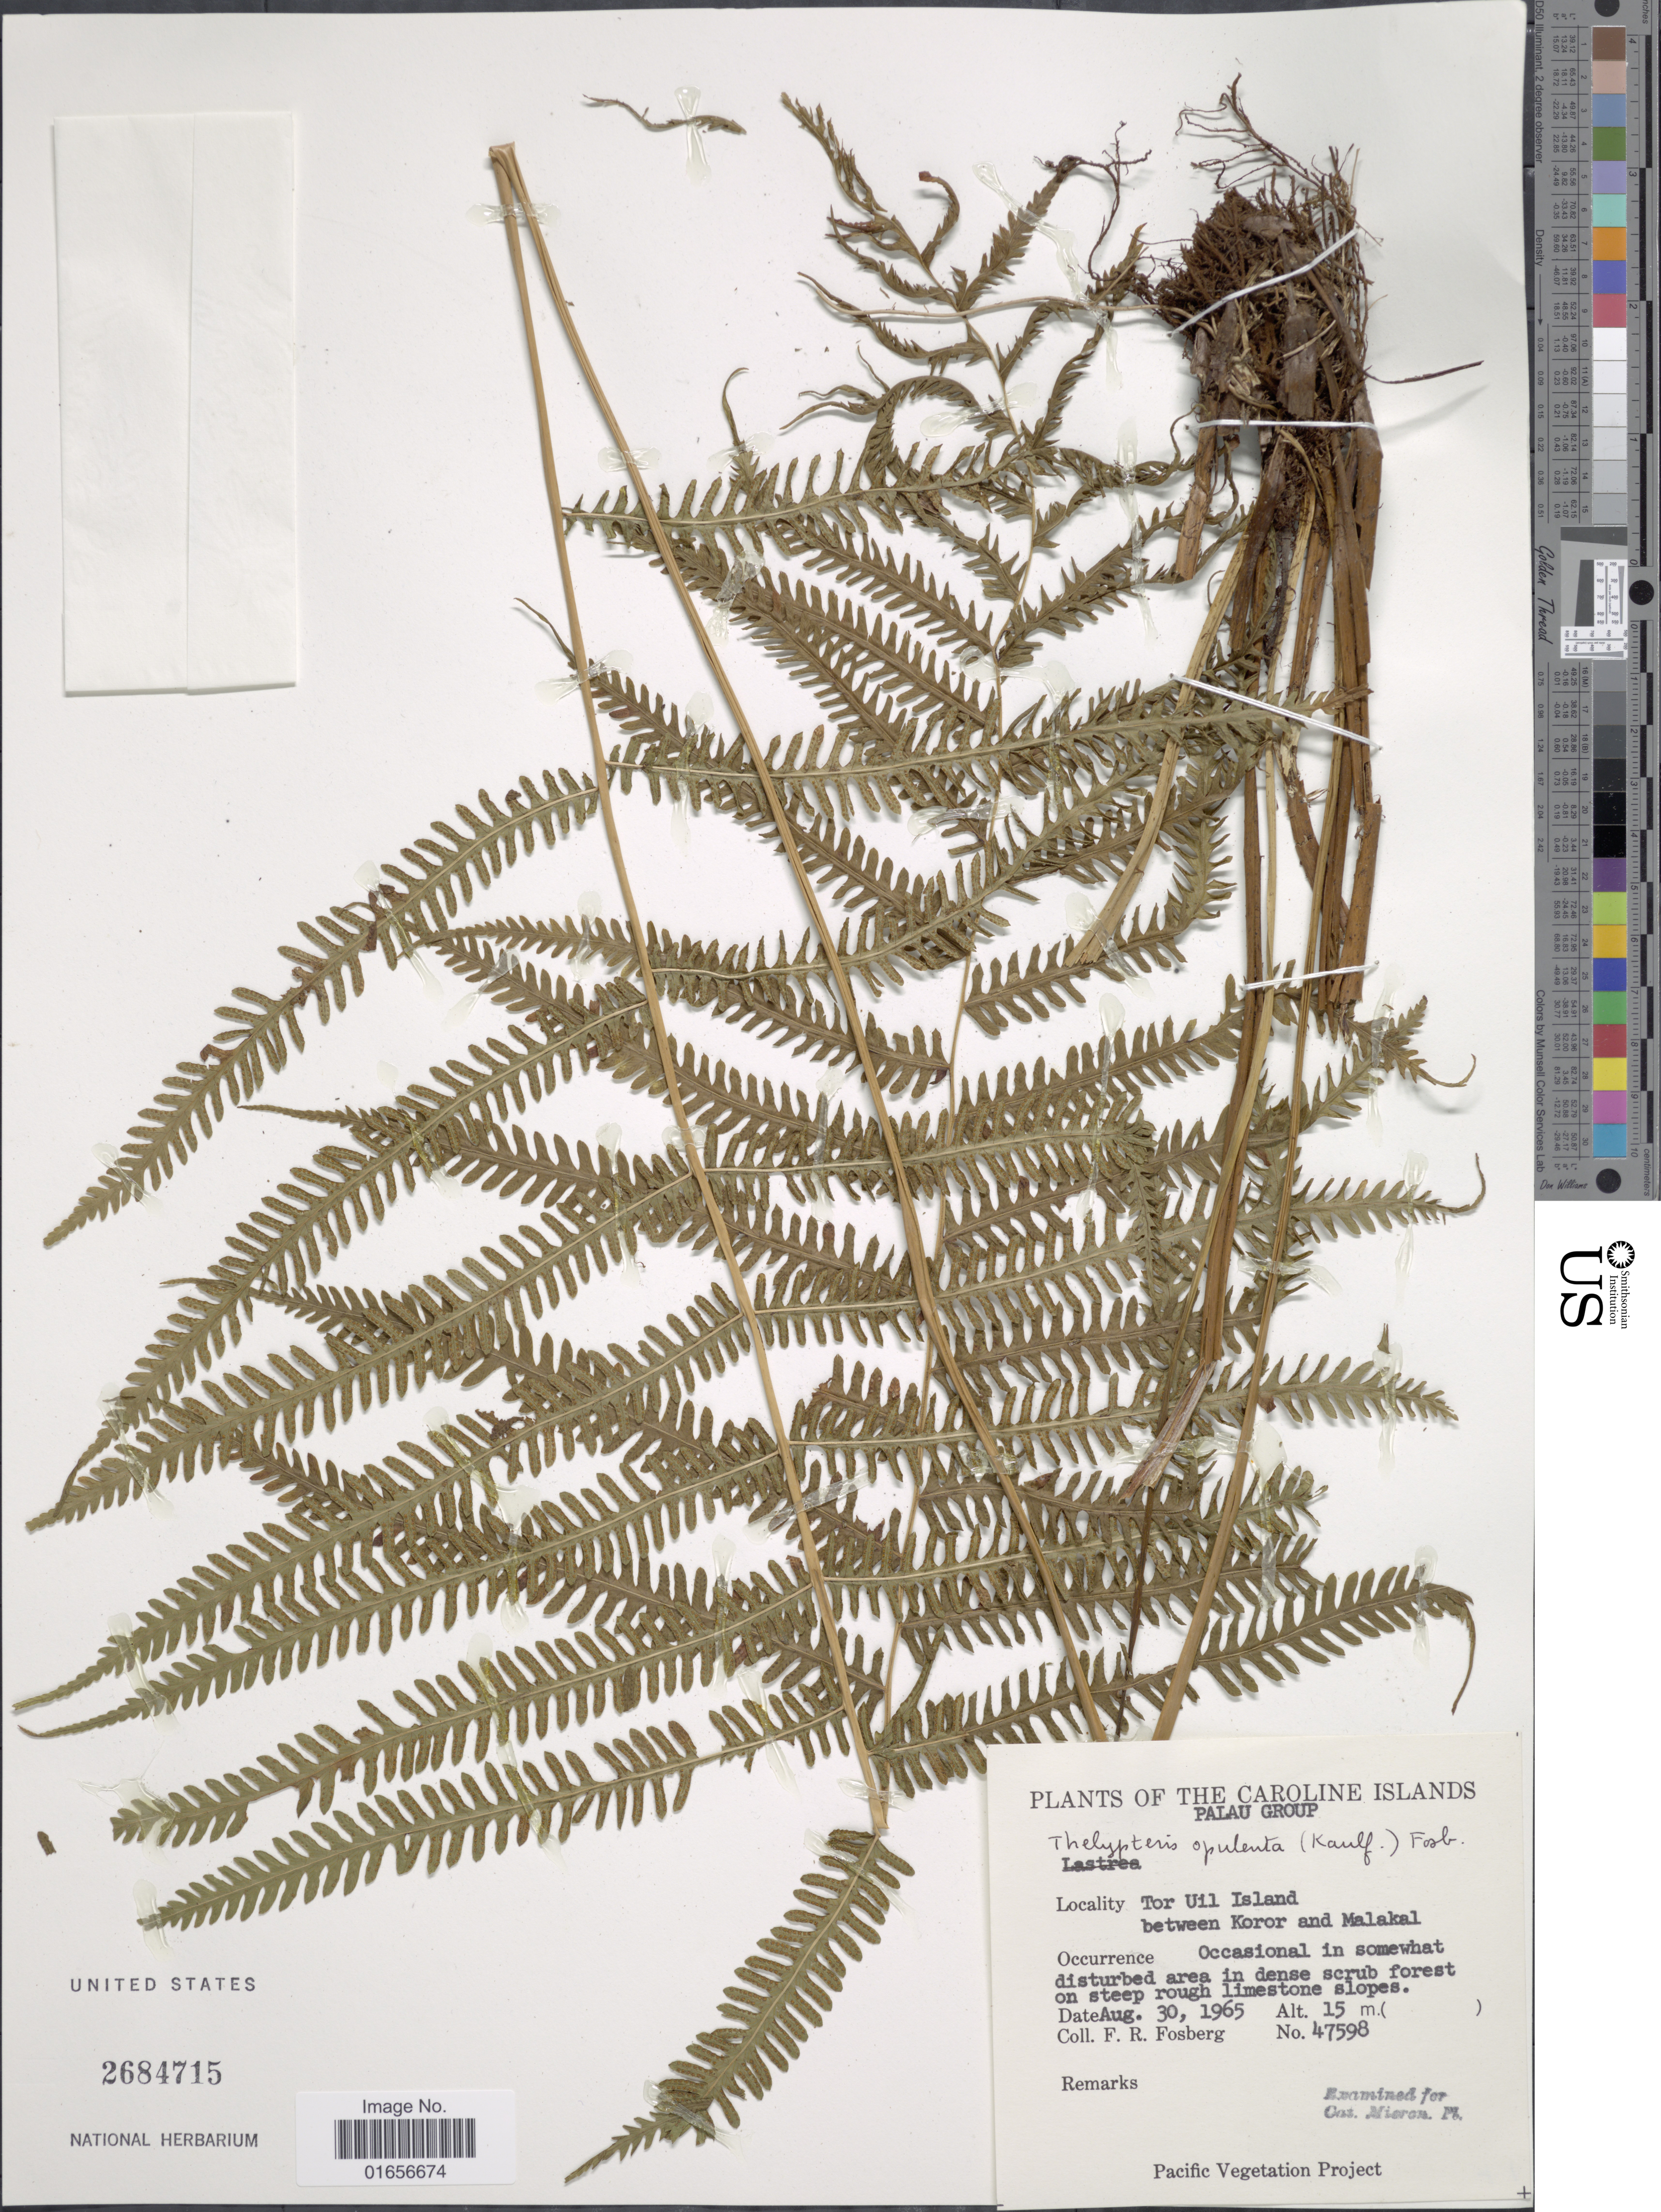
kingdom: Plantae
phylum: Tracheophyta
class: Polypodiopsida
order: Polypodiales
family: Thelypteridaceae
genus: Amphineuron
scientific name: Amphineuron opulentum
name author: (Kaulf.) Holttum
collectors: F. R. Fosberg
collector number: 47598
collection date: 1965-08-30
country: Palau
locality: Tor Uil Island between Koror and Malakal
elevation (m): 15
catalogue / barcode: US 2684715